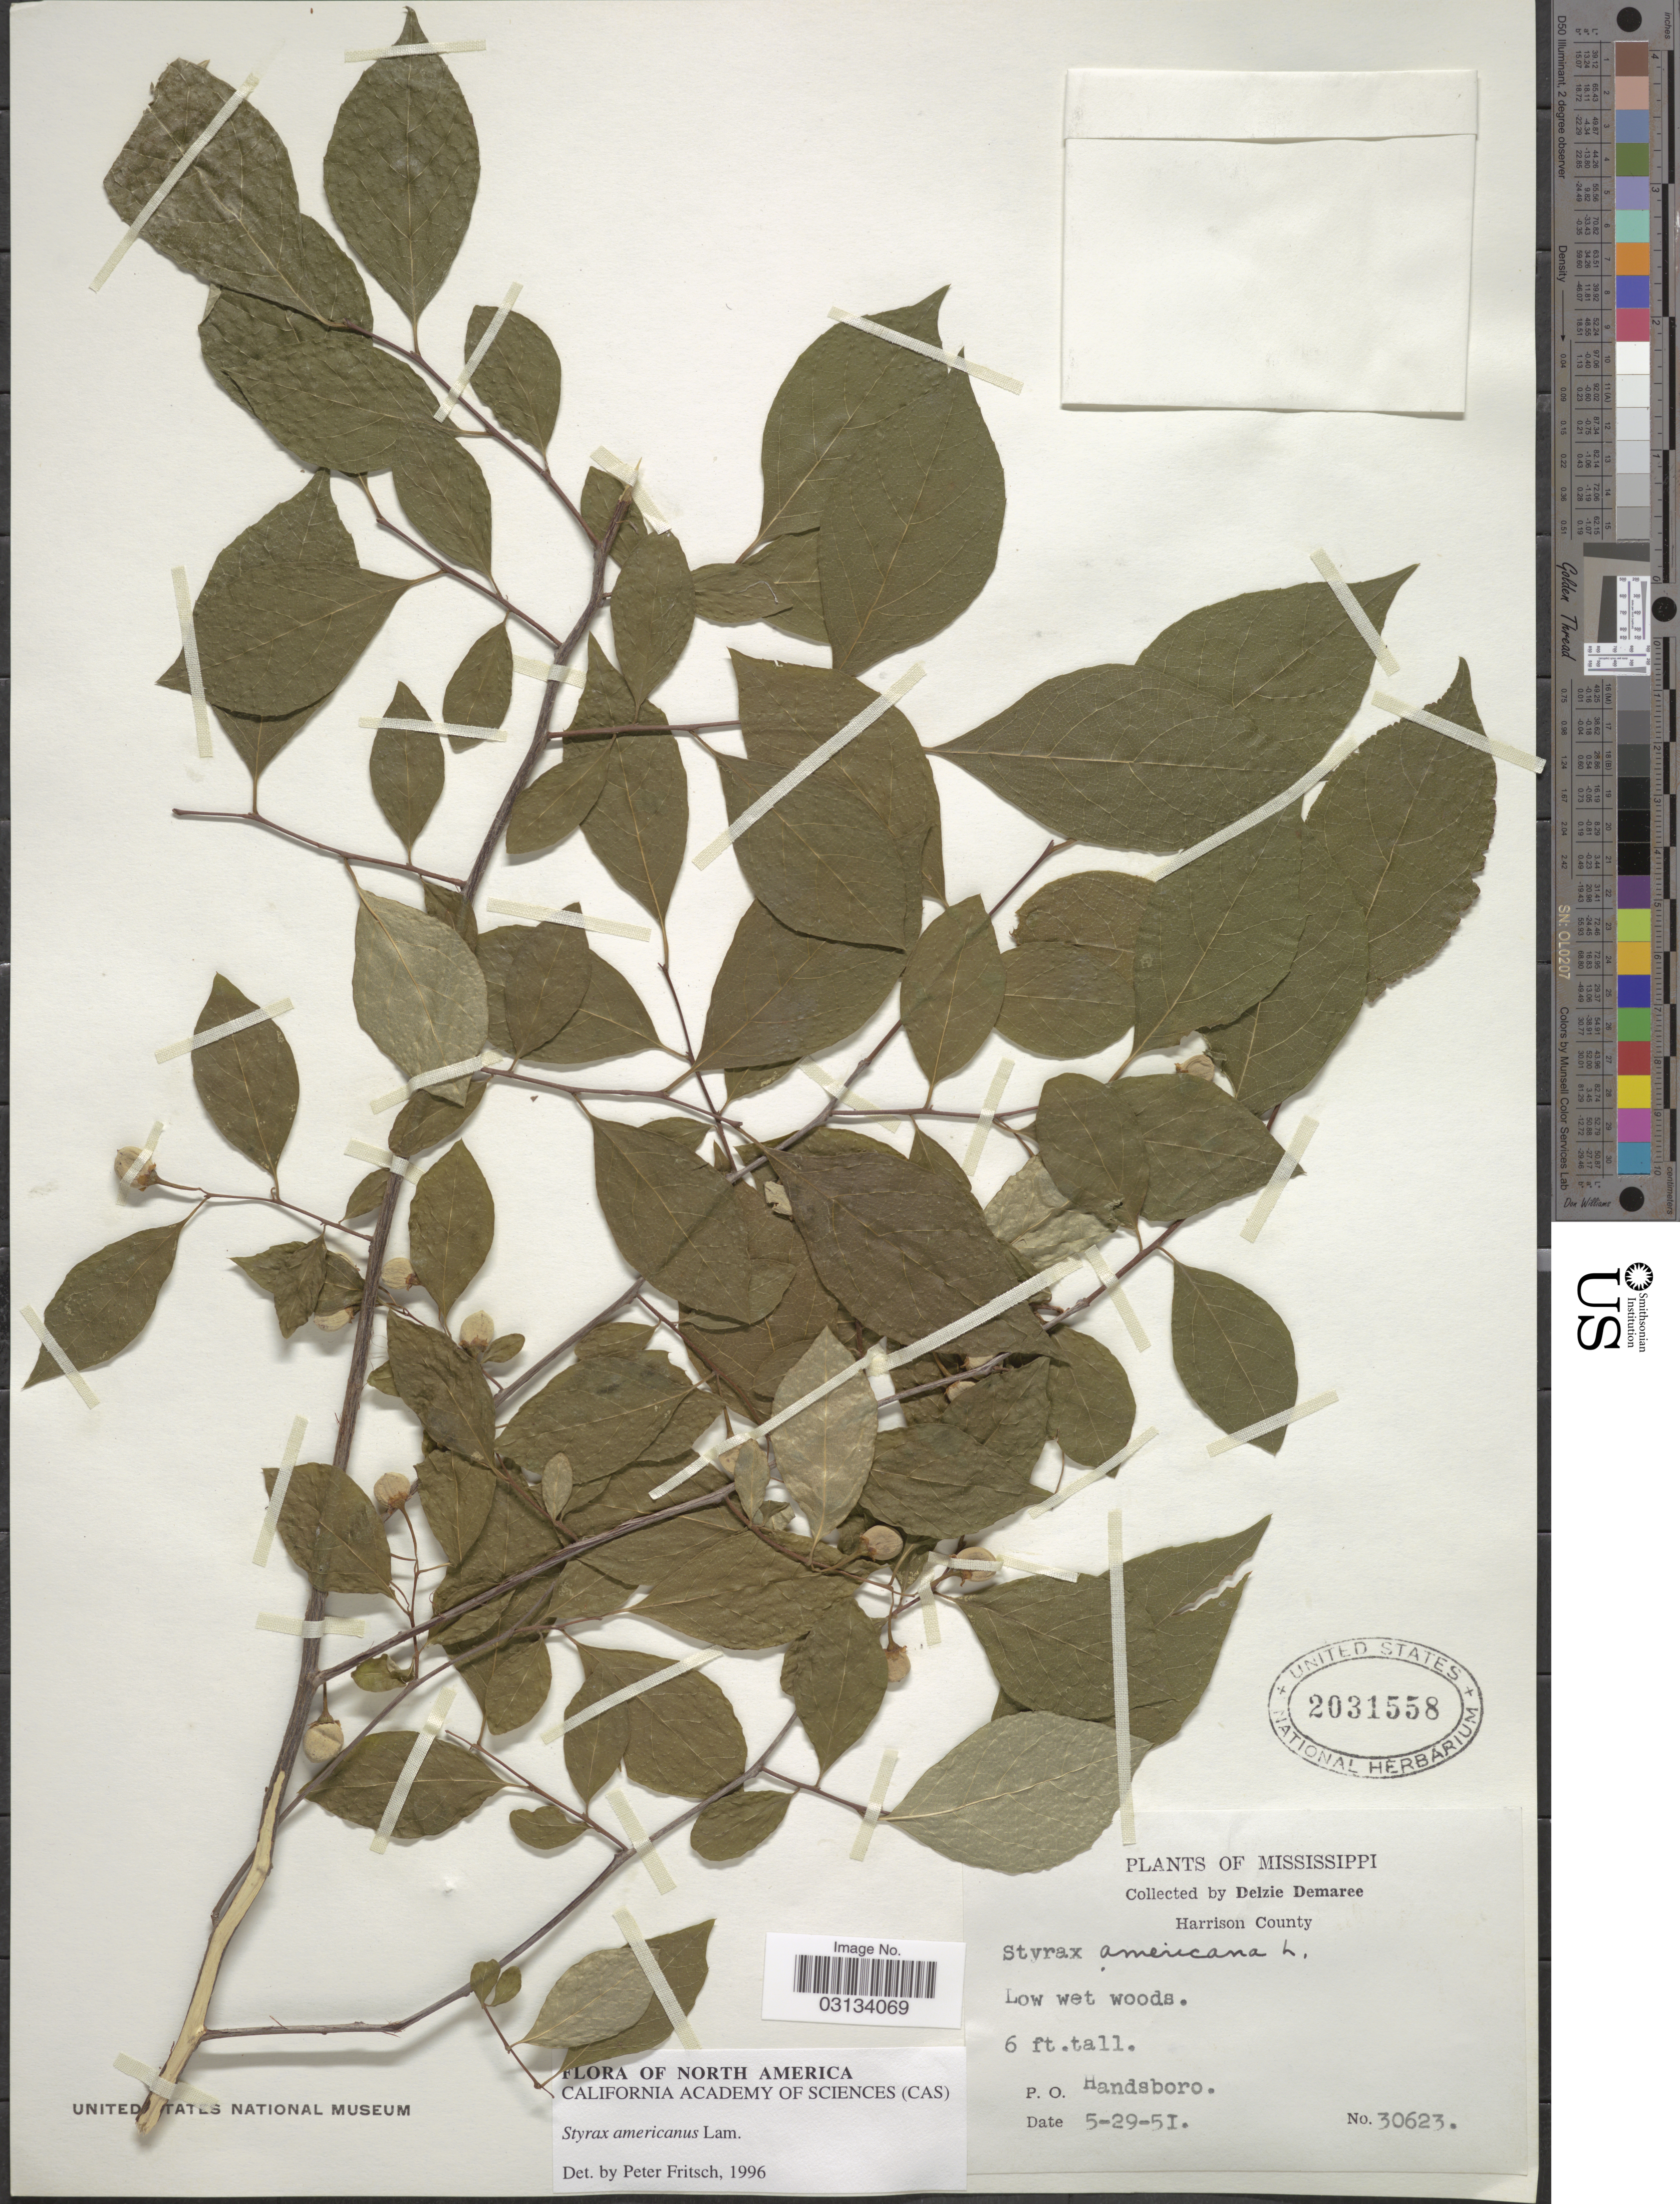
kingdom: Plantae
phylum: Tracheophyta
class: Magnoliopsida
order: Ericales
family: Styracaceae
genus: Styrax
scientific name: Styrax americanus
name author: Lam.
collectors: D. Demaree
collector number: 30623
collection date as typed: Transcribed d/m/y: 29/5/51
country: United States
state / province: Mississippi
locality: Harrison County. P. O. Handsboro.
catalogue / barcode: US 2031558